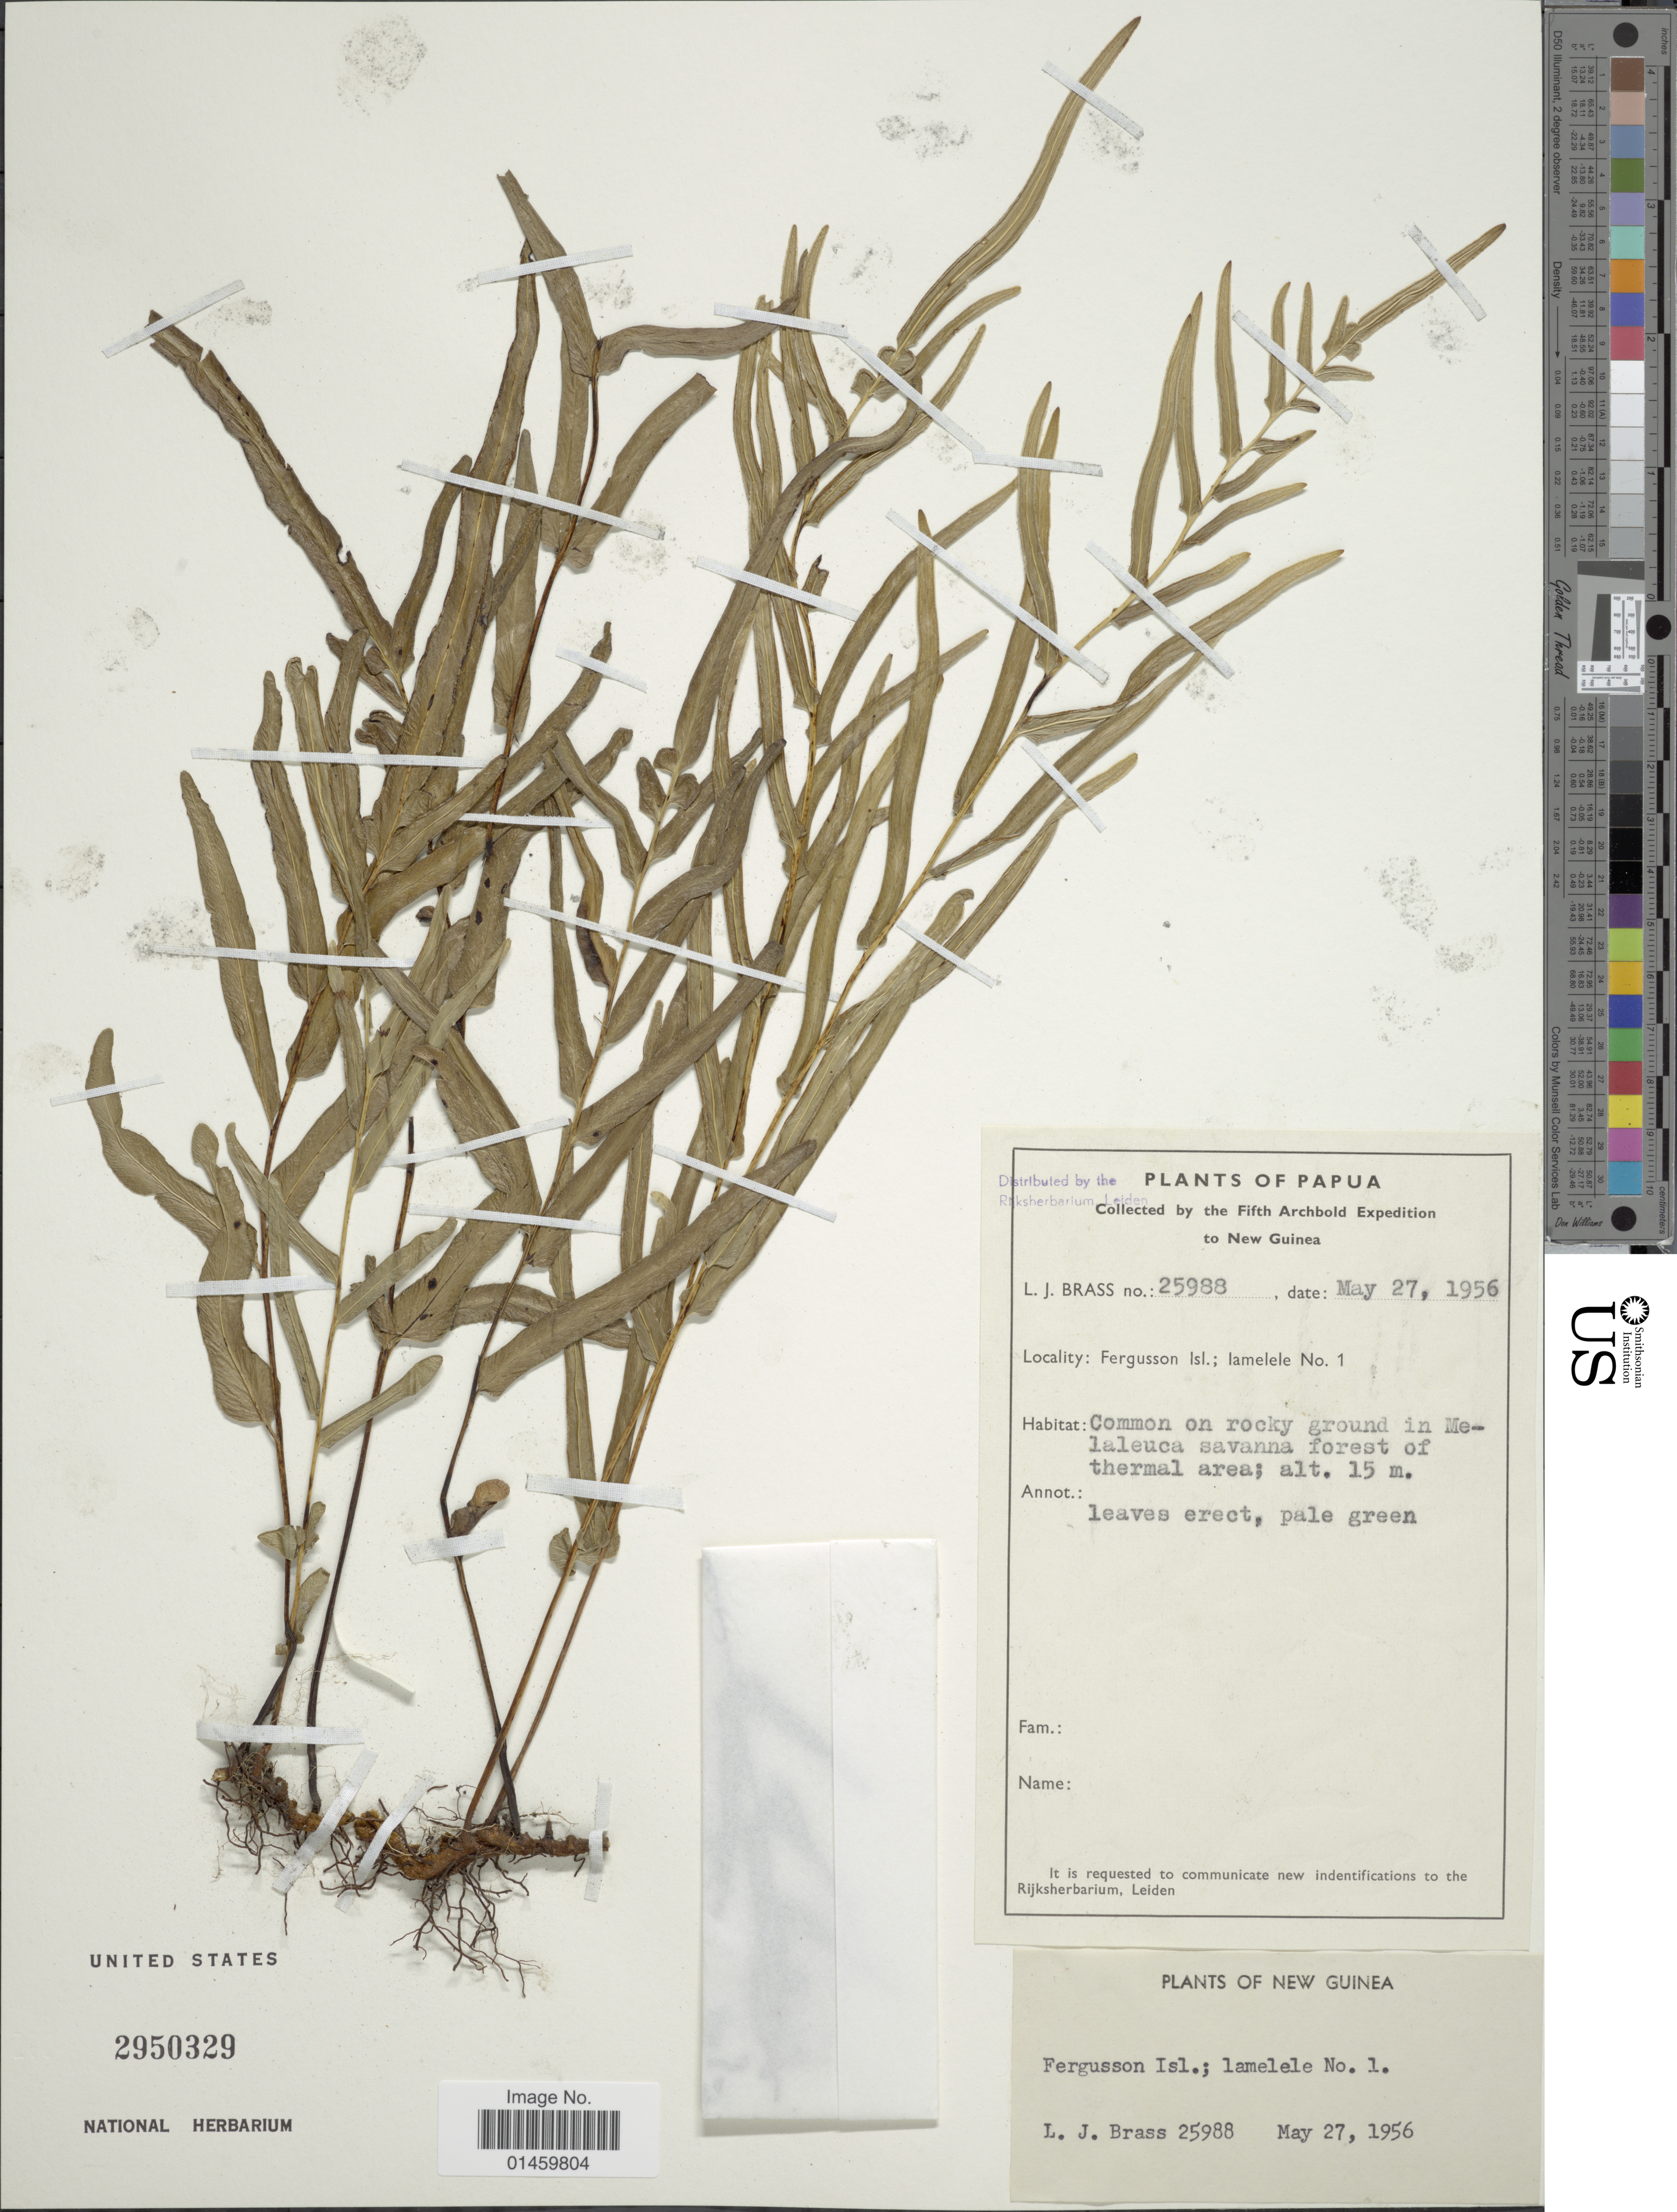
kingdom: Plantae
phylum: Tracheophyta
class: Polypodiopsida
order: Polypodiales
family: Lindsaeaceae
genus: Lindsaea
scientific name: Lindsaea sp.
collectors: L. J. Brass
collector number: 25988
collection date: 1956-05-27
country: Papua New Guinea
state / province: Milne Bay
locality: Papua. Fergusson Isl.; Iamelele No. 1.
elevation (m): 15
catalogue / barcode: US 2950329